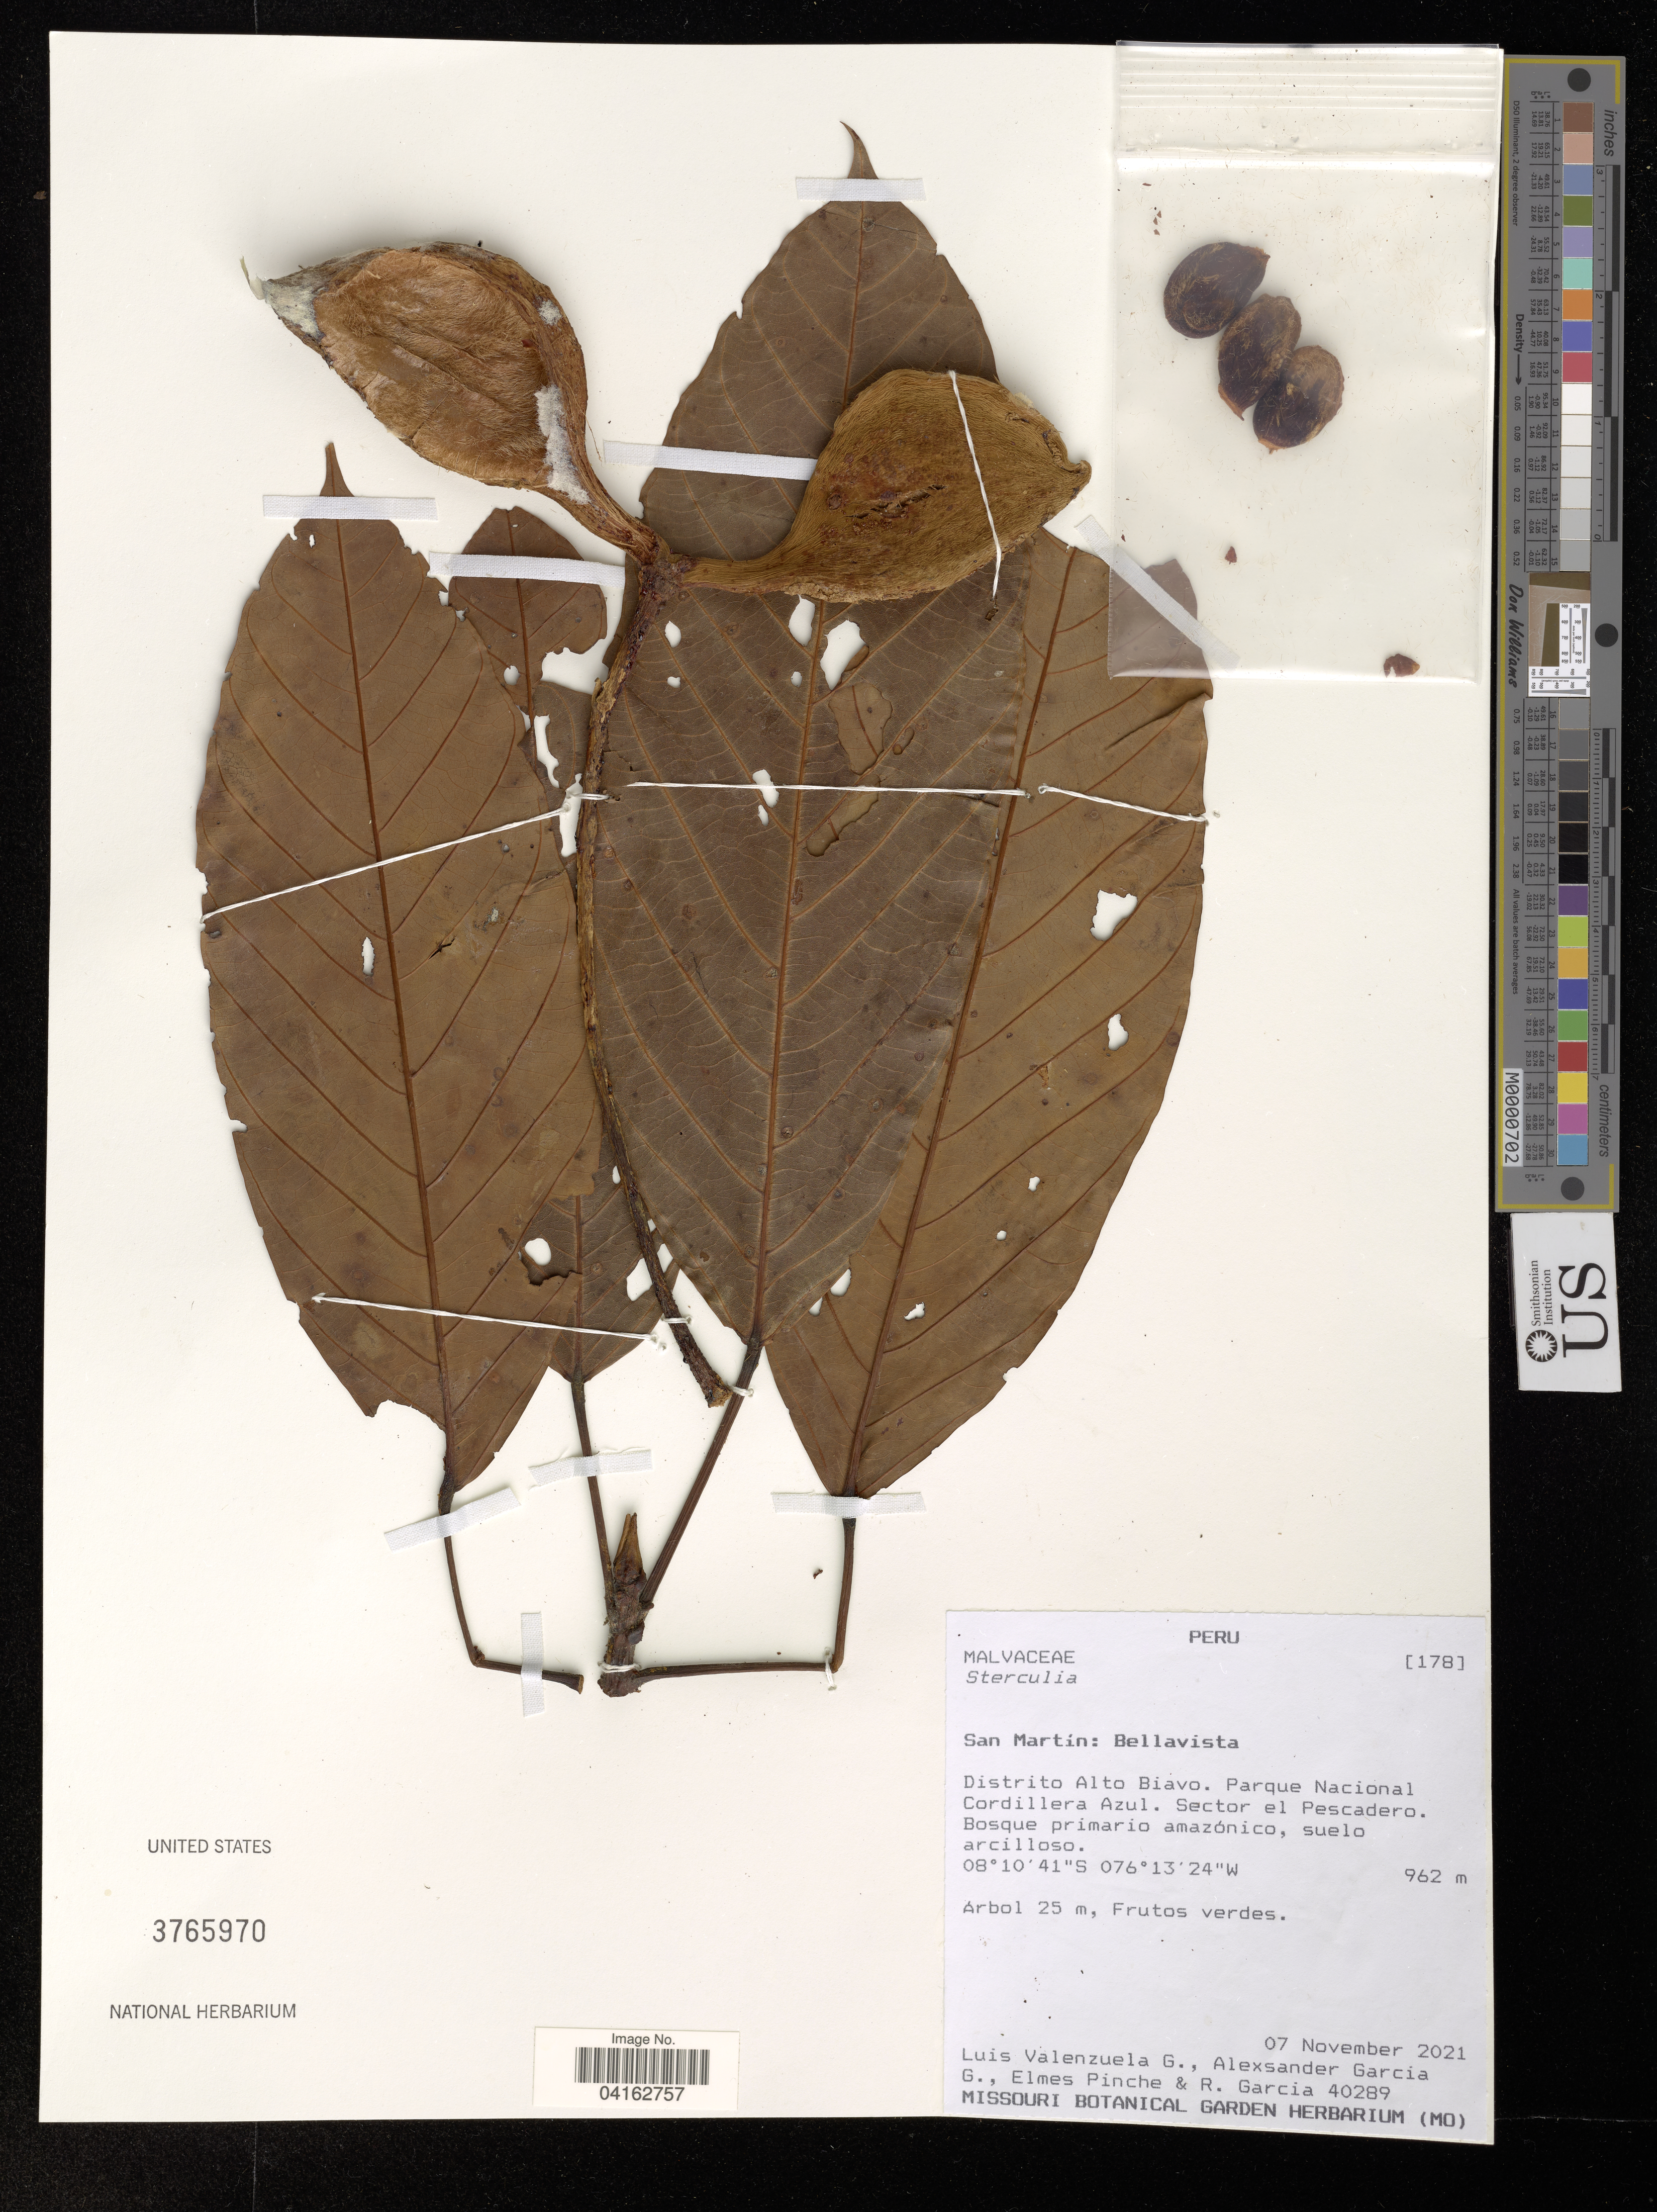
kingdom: Plantae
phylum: Tracheophyta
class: Magnoliopsida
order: Malvales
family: Malvaceae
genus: Sterculia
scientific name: Sterculia sp.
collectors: L. Valenzuela, A. Garcia, E. Pinche & R. García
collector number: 40289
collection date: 2021-11-07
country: Peru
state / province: San Martin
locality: Bellavista. Distrito Alto Biavo. Parque Nacional Coridllera Azul. Sector el Pescadero. Bosque primario amazónico.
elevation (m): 962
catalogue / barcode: US 3765970